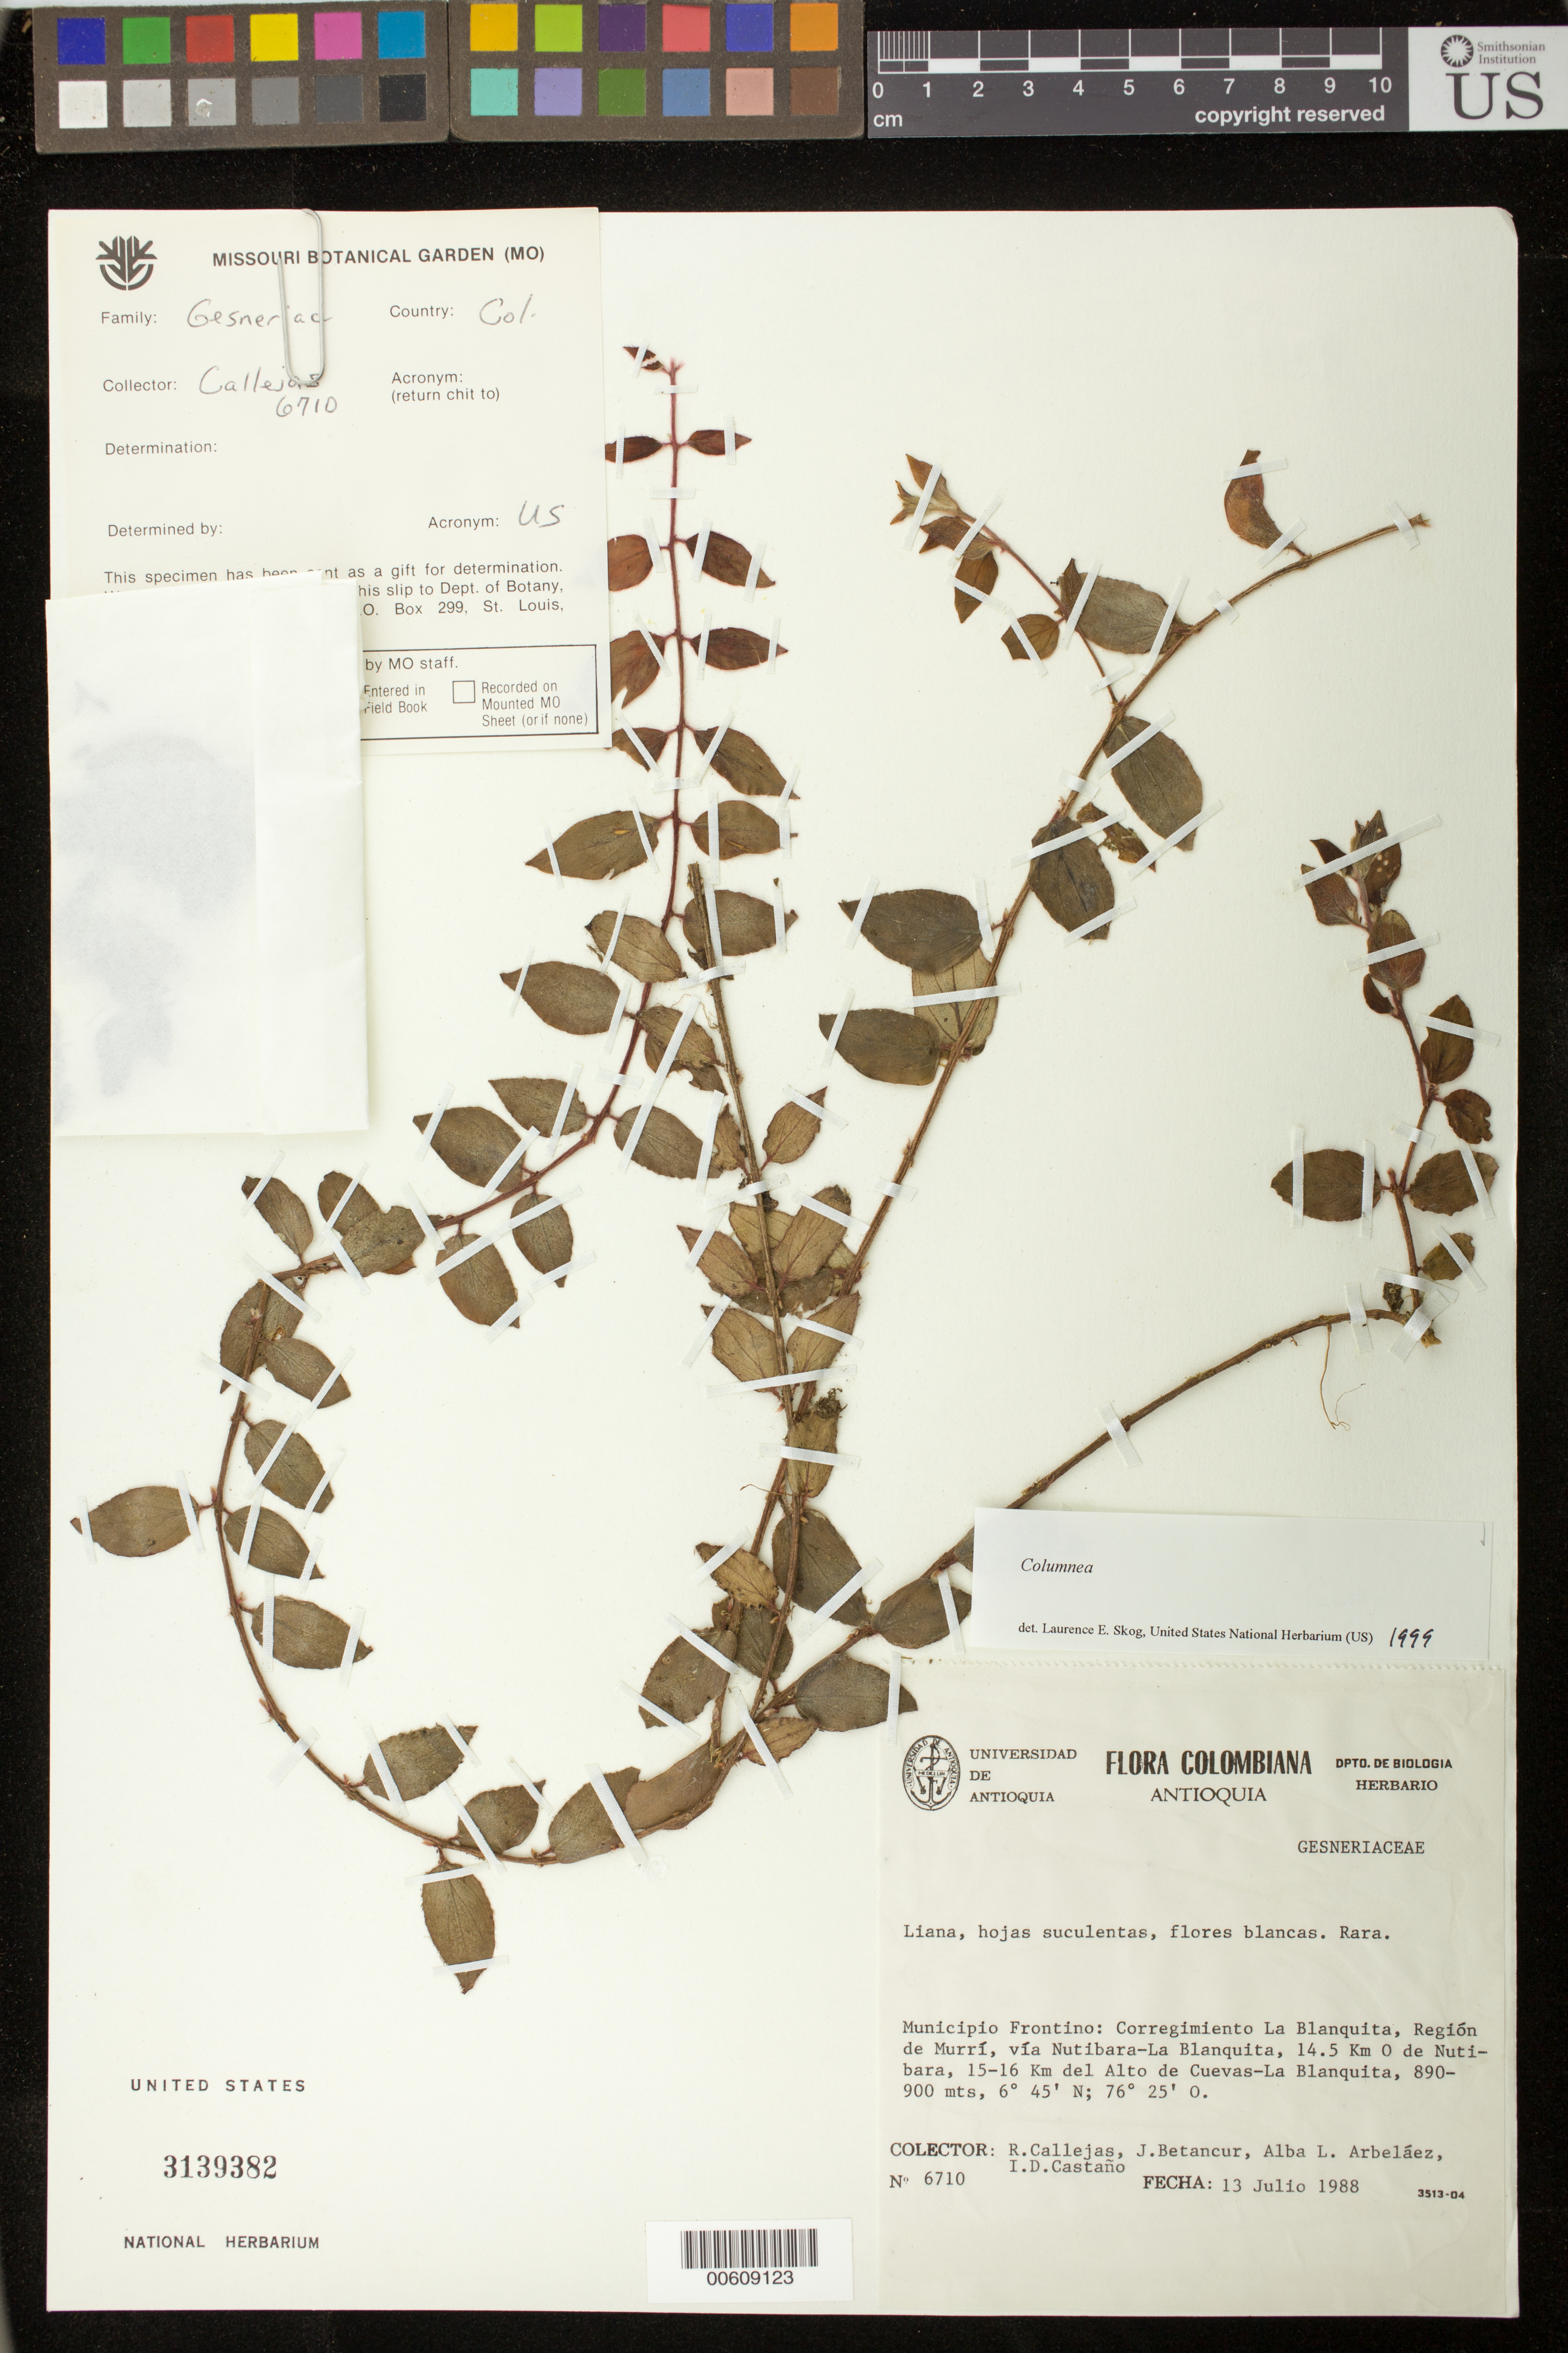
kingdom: Plantae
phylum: Tracheophyta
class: Magnoliopsida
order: Lamiales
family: Gesneriaceae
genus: Columnea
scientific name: Columnea gloriosa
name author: Sprague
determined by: Skog, Laurence E.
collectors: R. Callejas, J. C. Betancur, A. L. Arbelaez & I. Castaño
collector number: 6710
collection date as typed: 13 Jul 1988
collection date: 1988-07-13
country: Colombia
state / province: Antioquia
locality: Mpio. Frontino: corregimiento La Blanquia, región de Murrí, vía Nutibara - La Blanquita, 14.5 km W de Nutibara, 15-16 km del Alto de Cuevas - La Blanquita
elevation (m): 890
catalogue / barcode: US 3139382